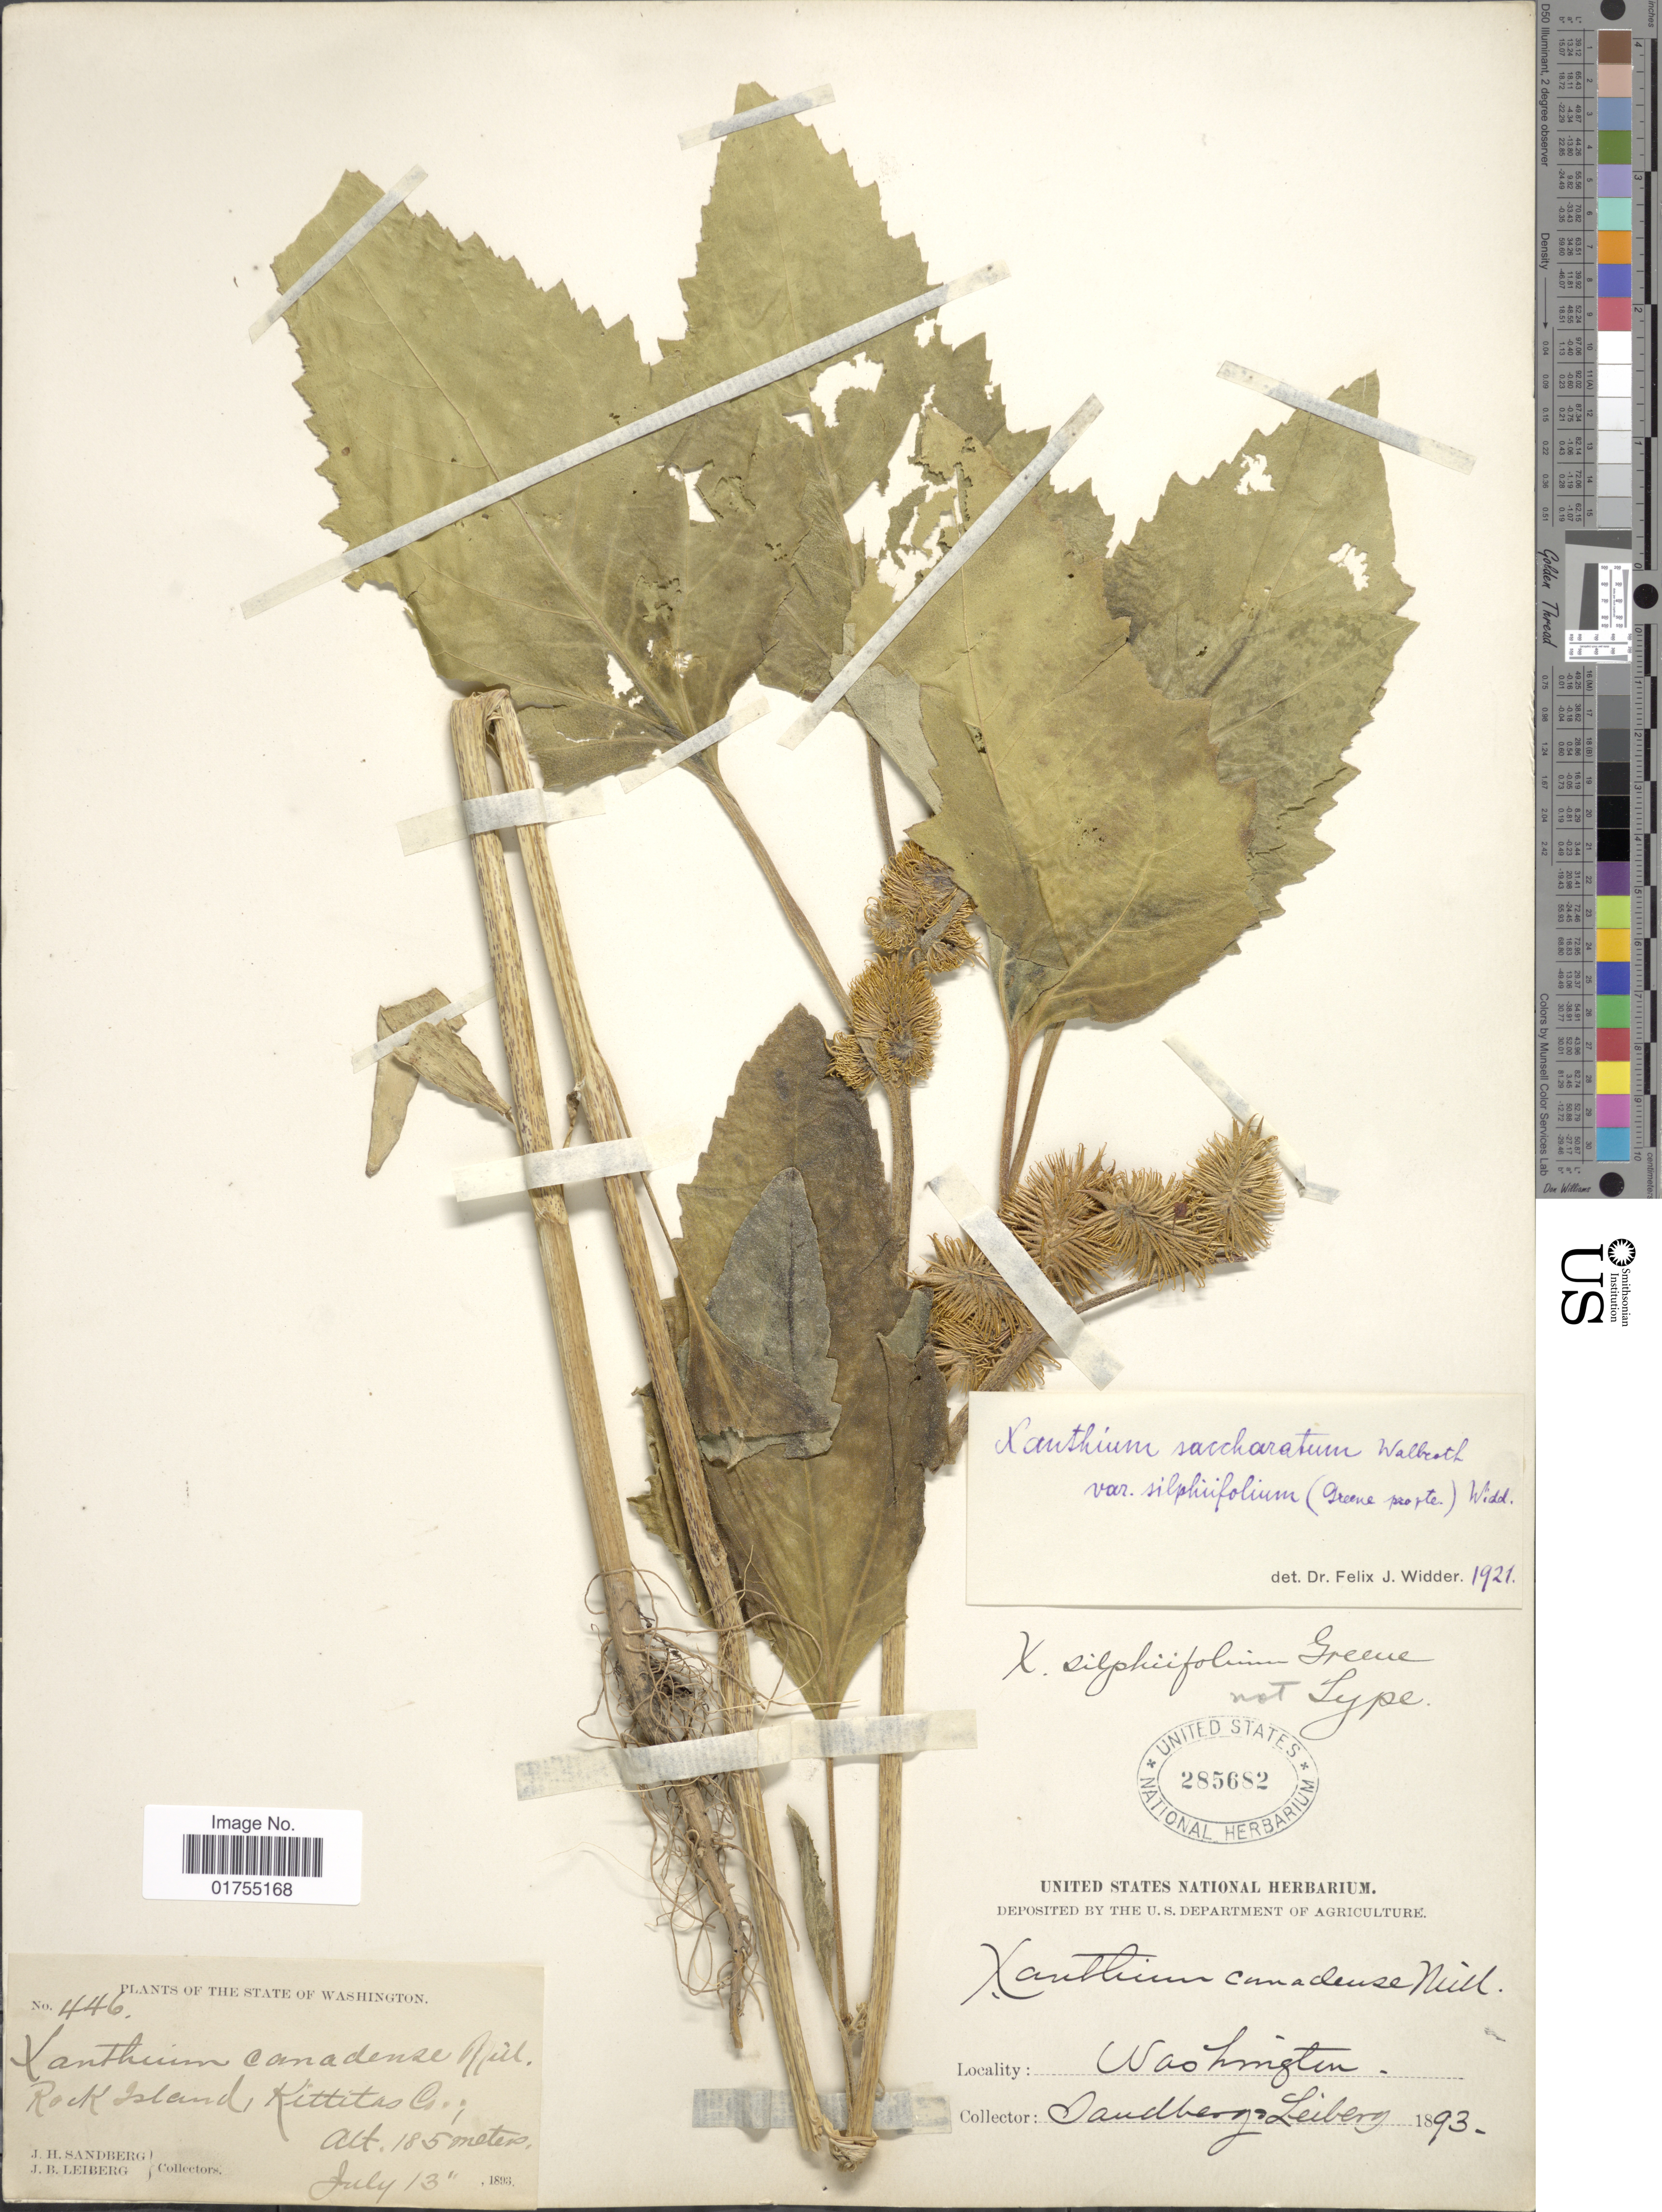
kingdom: Plantae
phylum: Tracheophyta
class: Magnoliopsida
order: Asterales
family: Asteraceae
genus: Xanthium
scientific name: Xanthium strumarium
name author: L.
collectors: J. H. Sandberg & J. B. Leiberg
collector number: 446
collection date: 1893-07-13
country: United States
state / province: Washington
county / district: Kittitas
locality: Rock Island, Kittitas Co.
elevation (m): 1850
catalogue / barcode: US 285682